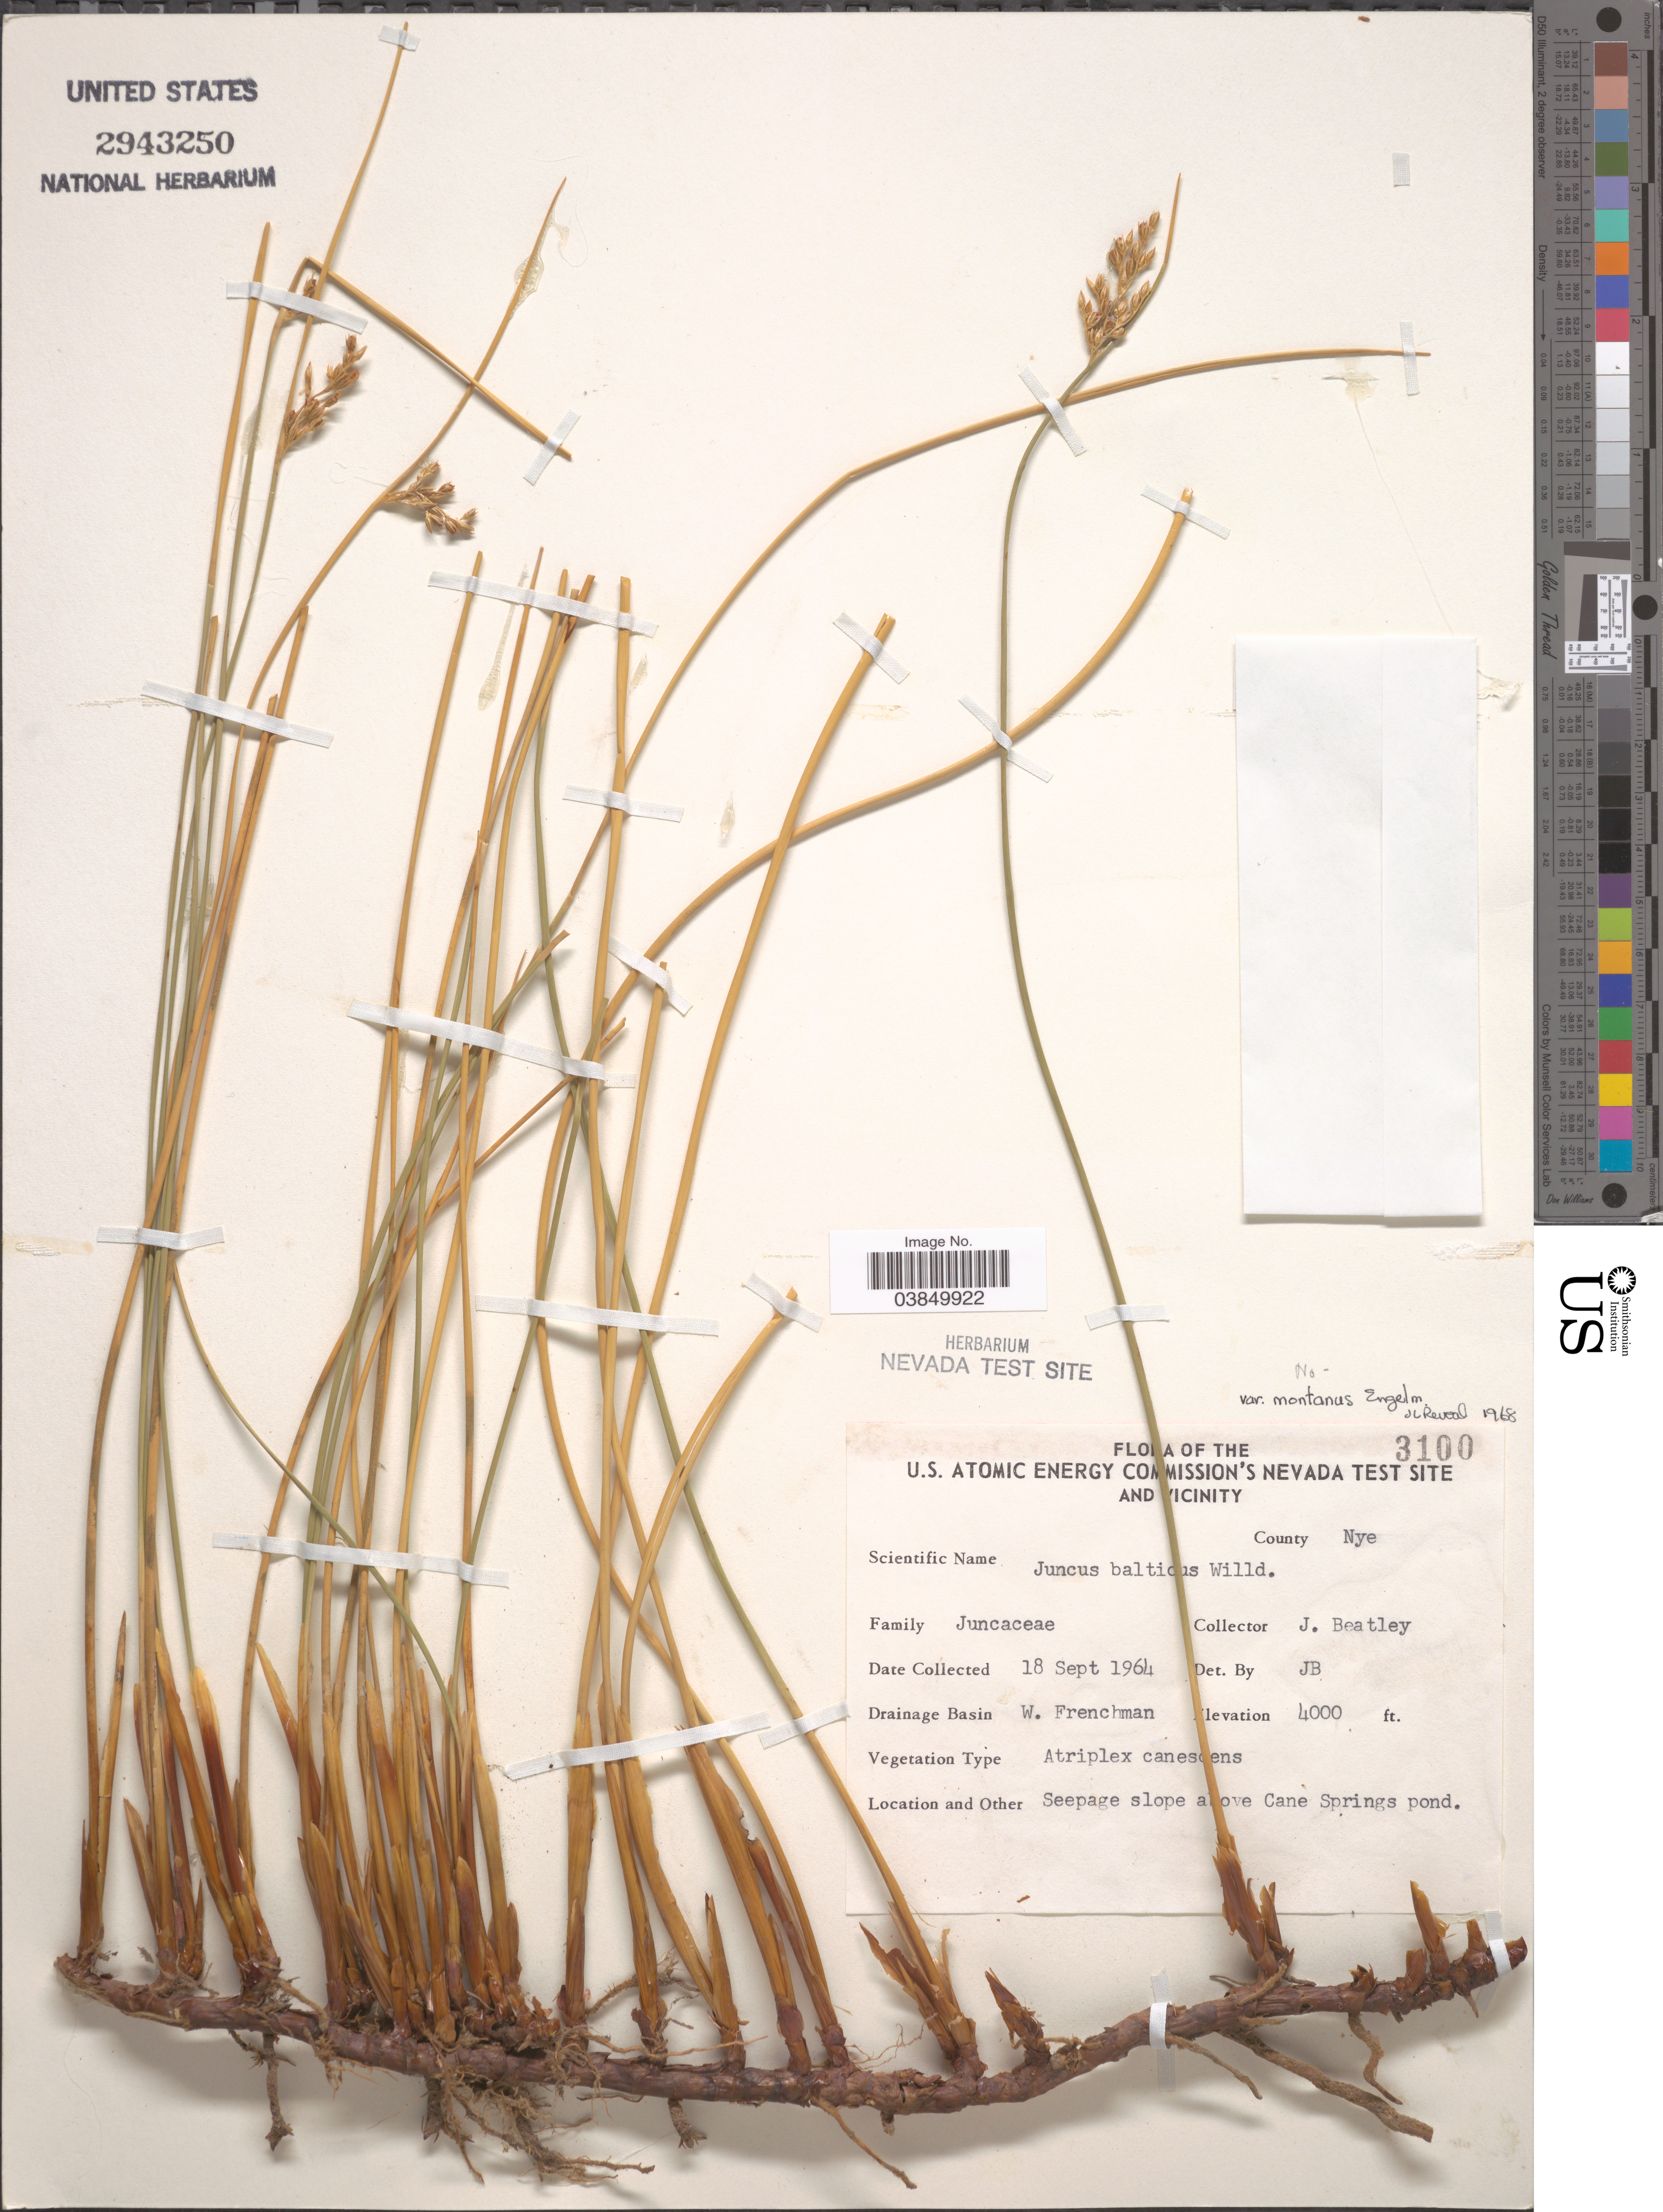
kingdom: Plantae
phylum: Tracheophyta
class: Liliopsida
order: Poales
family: Juncaceae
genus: Juncus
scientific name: Juncus balticus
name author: Willd.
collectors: J. C. Beatley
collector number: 3100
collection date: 1964-09-18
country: United States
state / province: Nevada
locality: U.S. Atomic Energy Commission's Nevada Test Site and vicinity. County Nye. Drainage Basin W. Frenchman. Seepage slope above Cane Springs pond.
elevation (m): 1219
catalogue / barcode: US 2943250